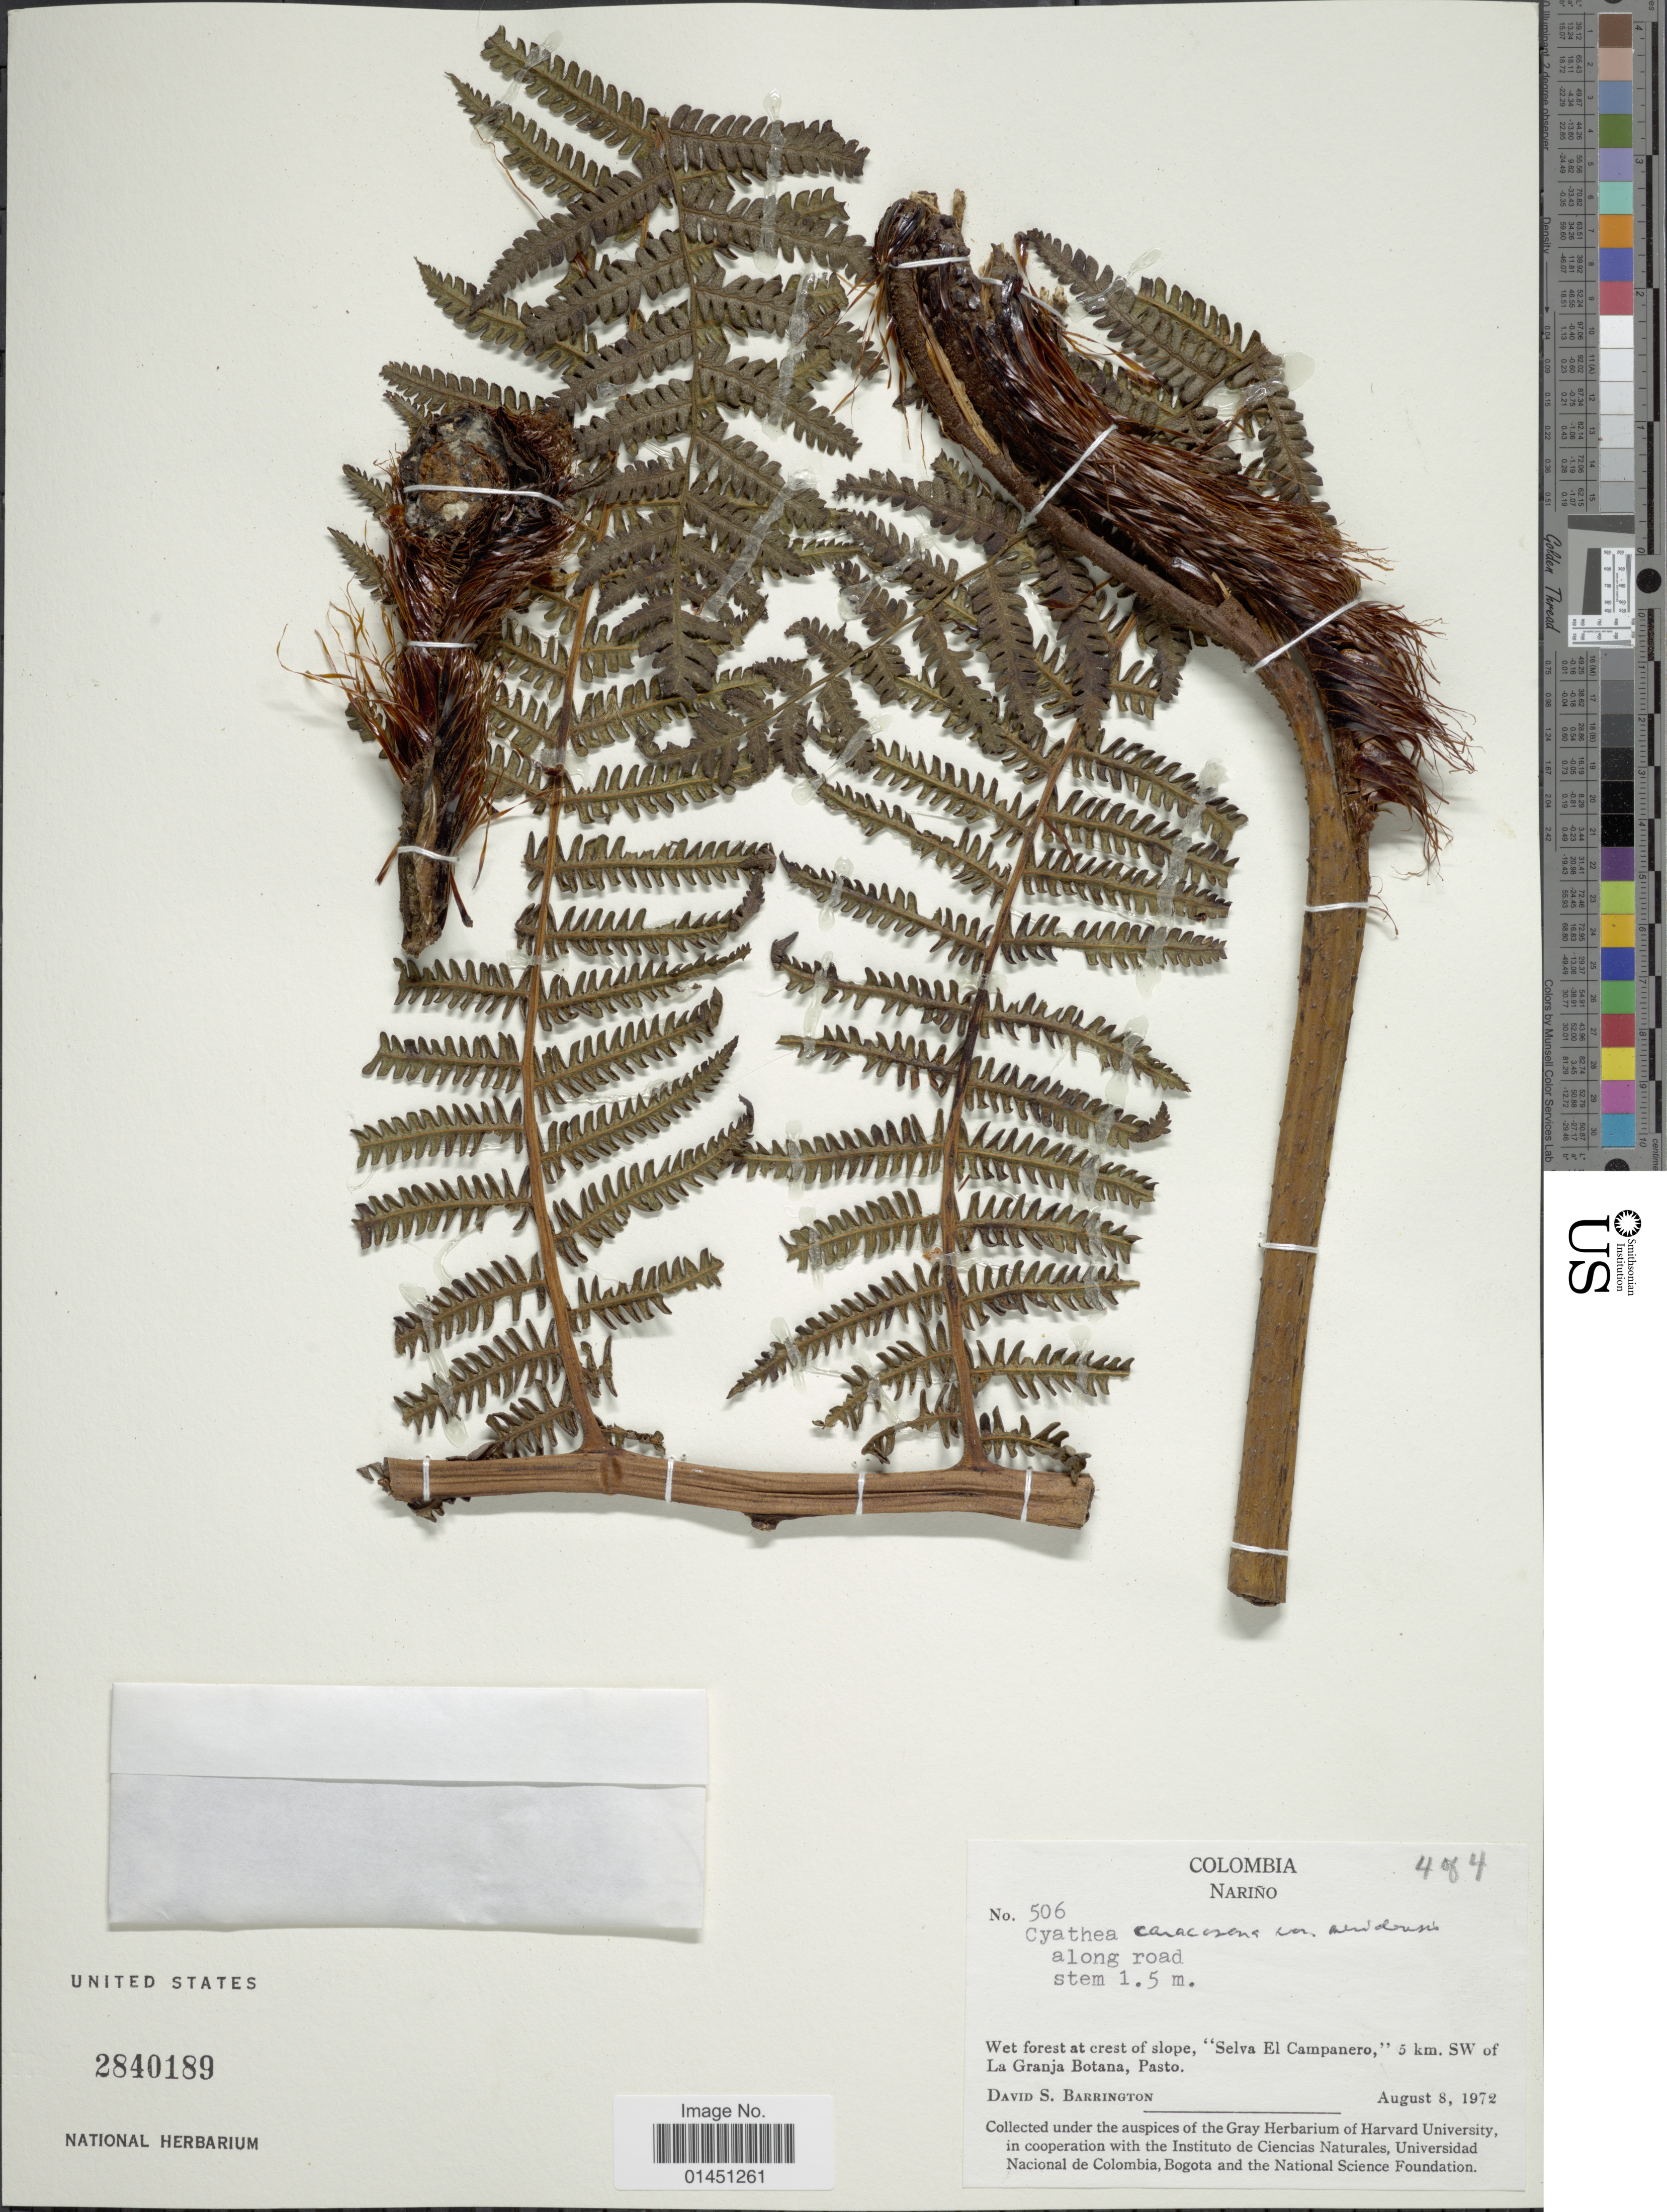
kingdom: Plantae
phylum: Tracheophyta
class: Polypodiopsida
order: Cyatheales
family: Cyatheaceae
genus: Cyathea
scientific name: Cyathea caracasana var. meridensis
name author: (H. Karst.) R.M. Tryon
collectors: D. S. Barrington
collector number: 506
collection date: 1972-08-08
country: Colombia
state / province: Nariño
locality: Wet forest at crest of slope, "Selva El Campanero", 5 km. SW of La Granja Botana, Pasto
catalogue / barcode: US 2840189